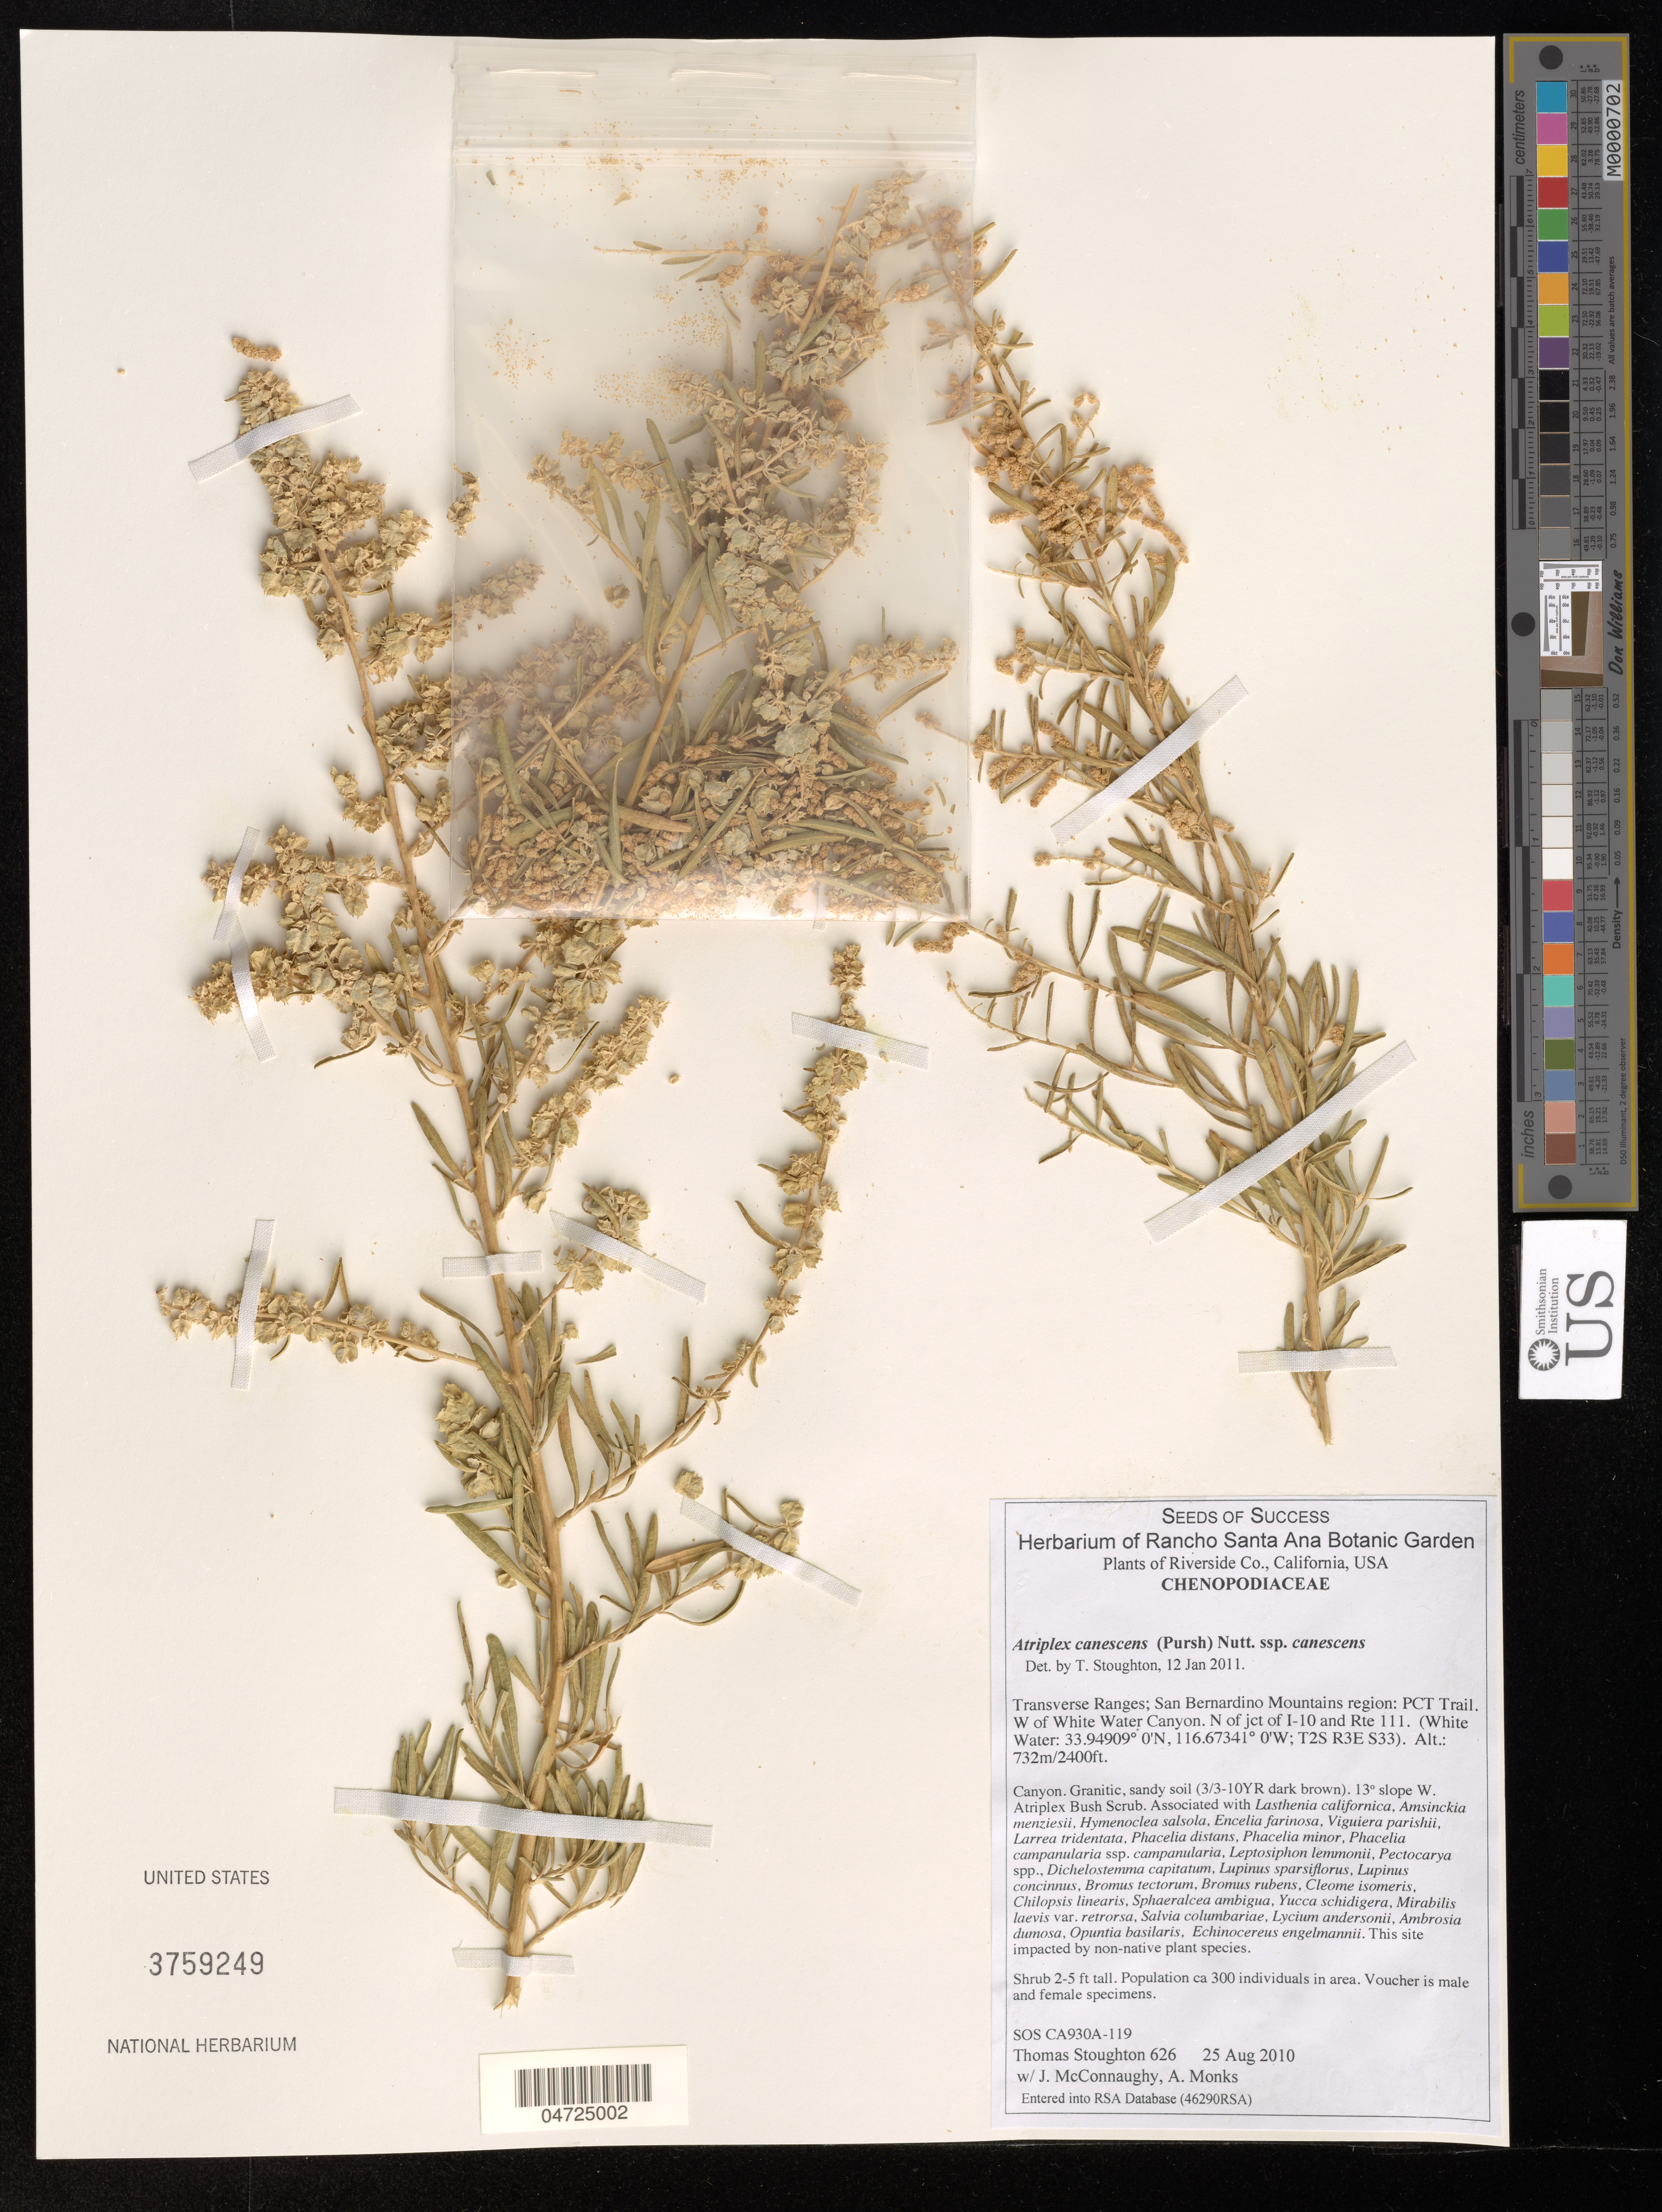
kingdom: Plantae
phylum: Tracheophyta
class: Magnoliopsida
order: Caryophyllales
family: Amaranthaceae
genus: Atriplex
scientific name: Atriplex canescens subsp. canescens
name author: (Pursh) Nutt.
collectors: T. Stoughton, J. McConnaughy & A. Monks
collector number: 626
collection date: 2010-08-25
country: United States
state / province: California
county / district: Riverside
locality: Riverside Co. Transverse Ranges; San Bernardino Mountains region: PCT Trail. W of White Water Canyon. N of jct of I-10 and Rte 111. (White Water: T2S R3E S33).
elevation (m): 732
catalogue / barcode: US 3759249